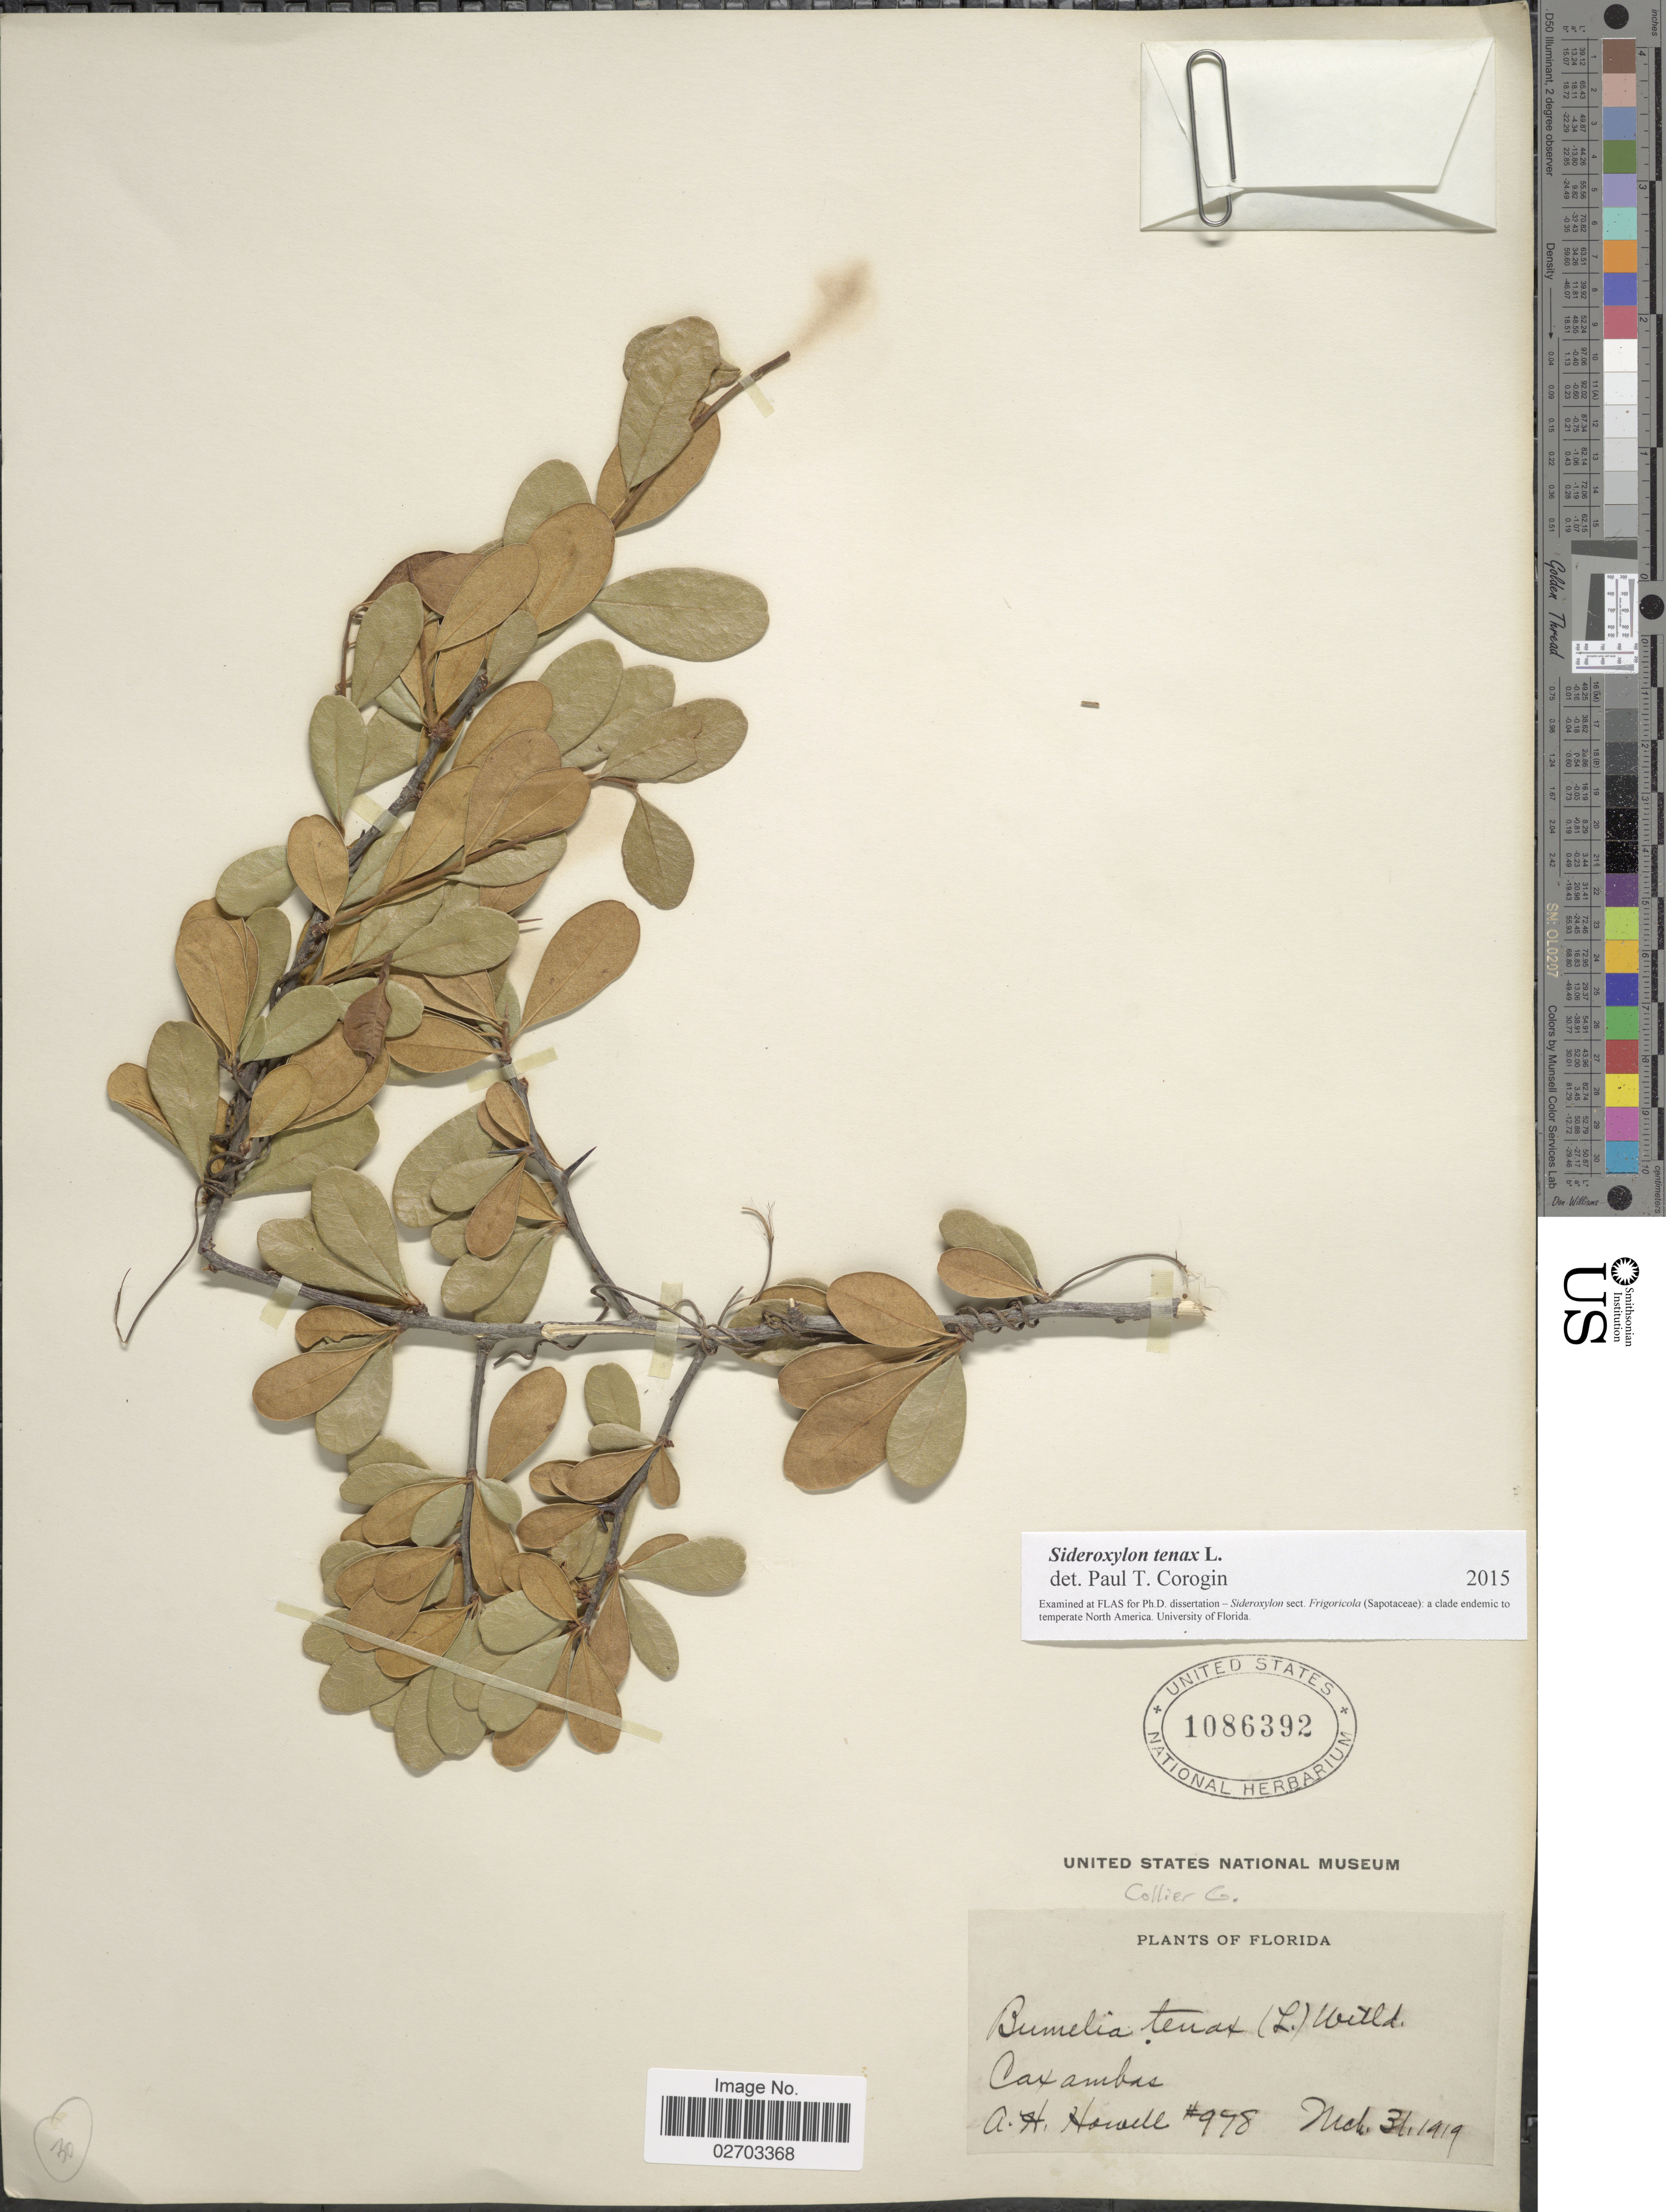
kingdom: Plantae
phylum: Tracheophyta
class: Magnoliopsida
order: Ericales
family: Sapotaceae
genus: Sideroxylon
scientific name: Sideroxylon tenax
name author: L.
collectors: A. Howell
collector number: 978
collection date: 1919-03-31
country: United States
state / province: Florida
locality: Caxambas, Collier Co.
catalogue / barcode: US 108392